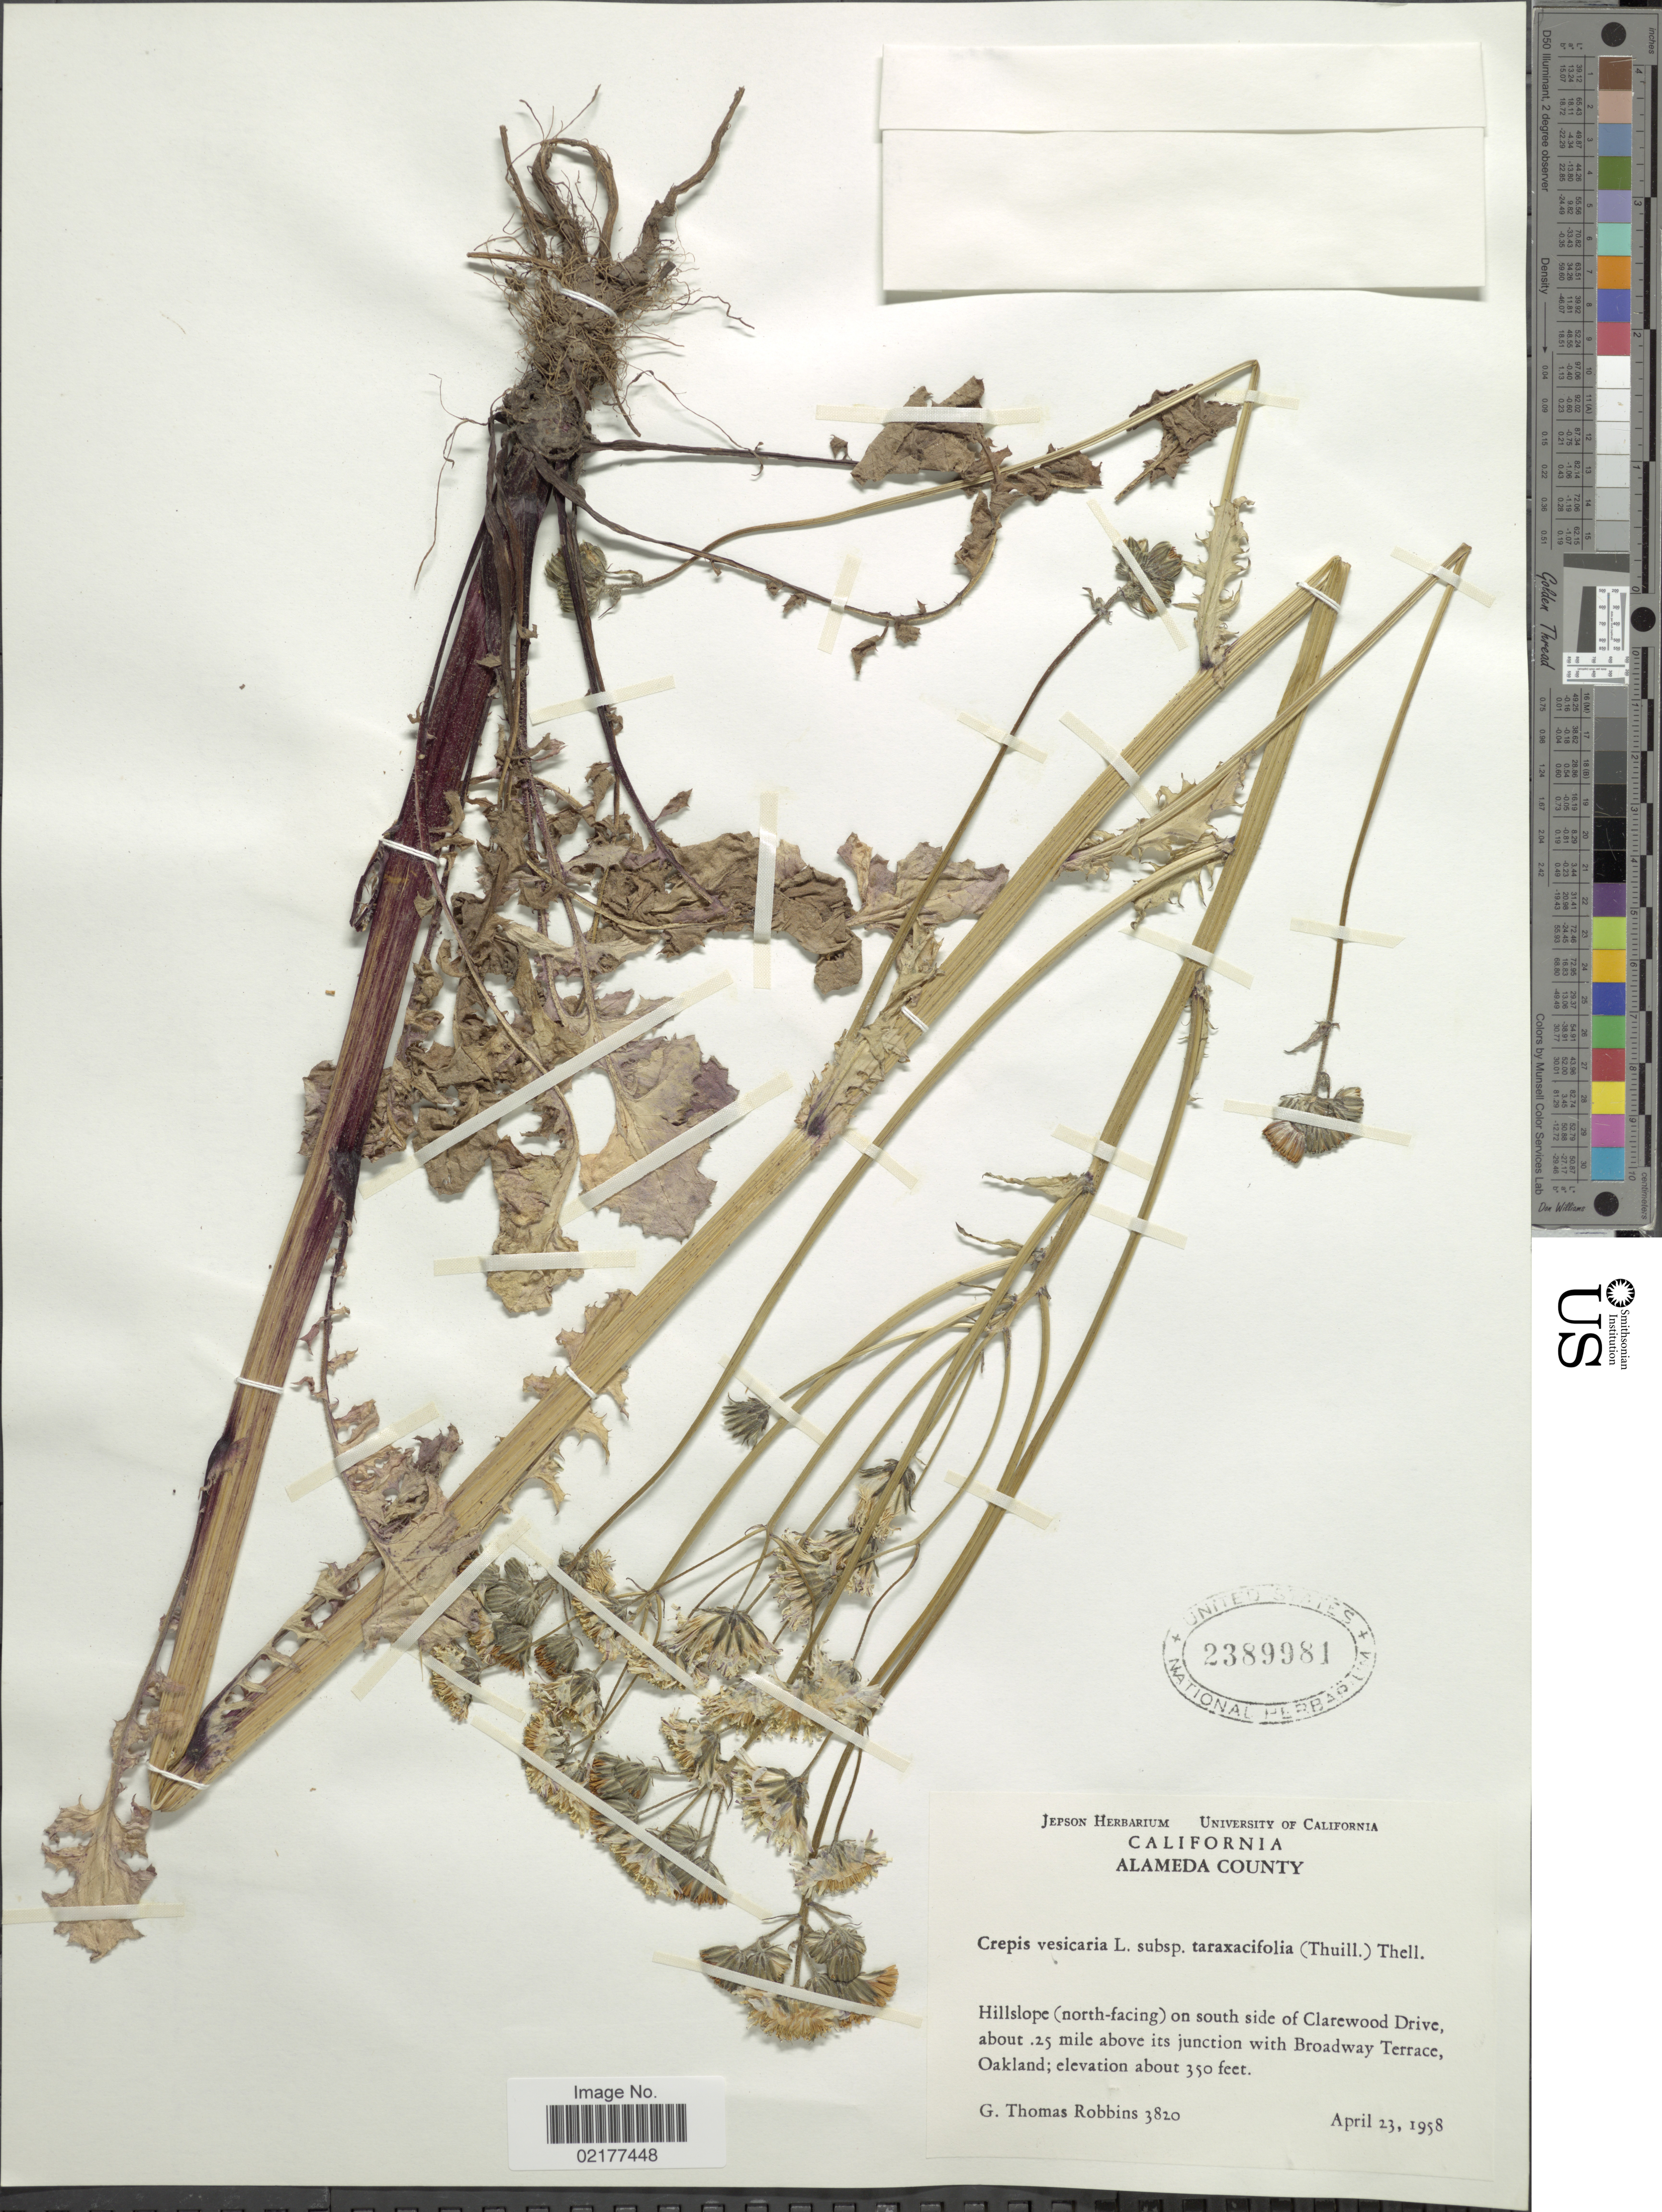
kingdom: Plantae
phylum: Tracheophyta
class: Magnoliopsida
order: Asterales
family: Asteraceae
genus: Crepis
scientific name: Crepis vesicaria subsp. taraxacifolia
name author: (Thuill.) Thell.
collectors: G. T. Robbins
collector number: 3820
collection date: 1958-04-23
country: United States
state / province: California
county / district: Alameda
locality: Aladema County. south side of Clarewood Drive, about .25 mile above its junction with Broadway Terrace, Oakland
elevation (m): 107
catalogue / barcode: US 2389981